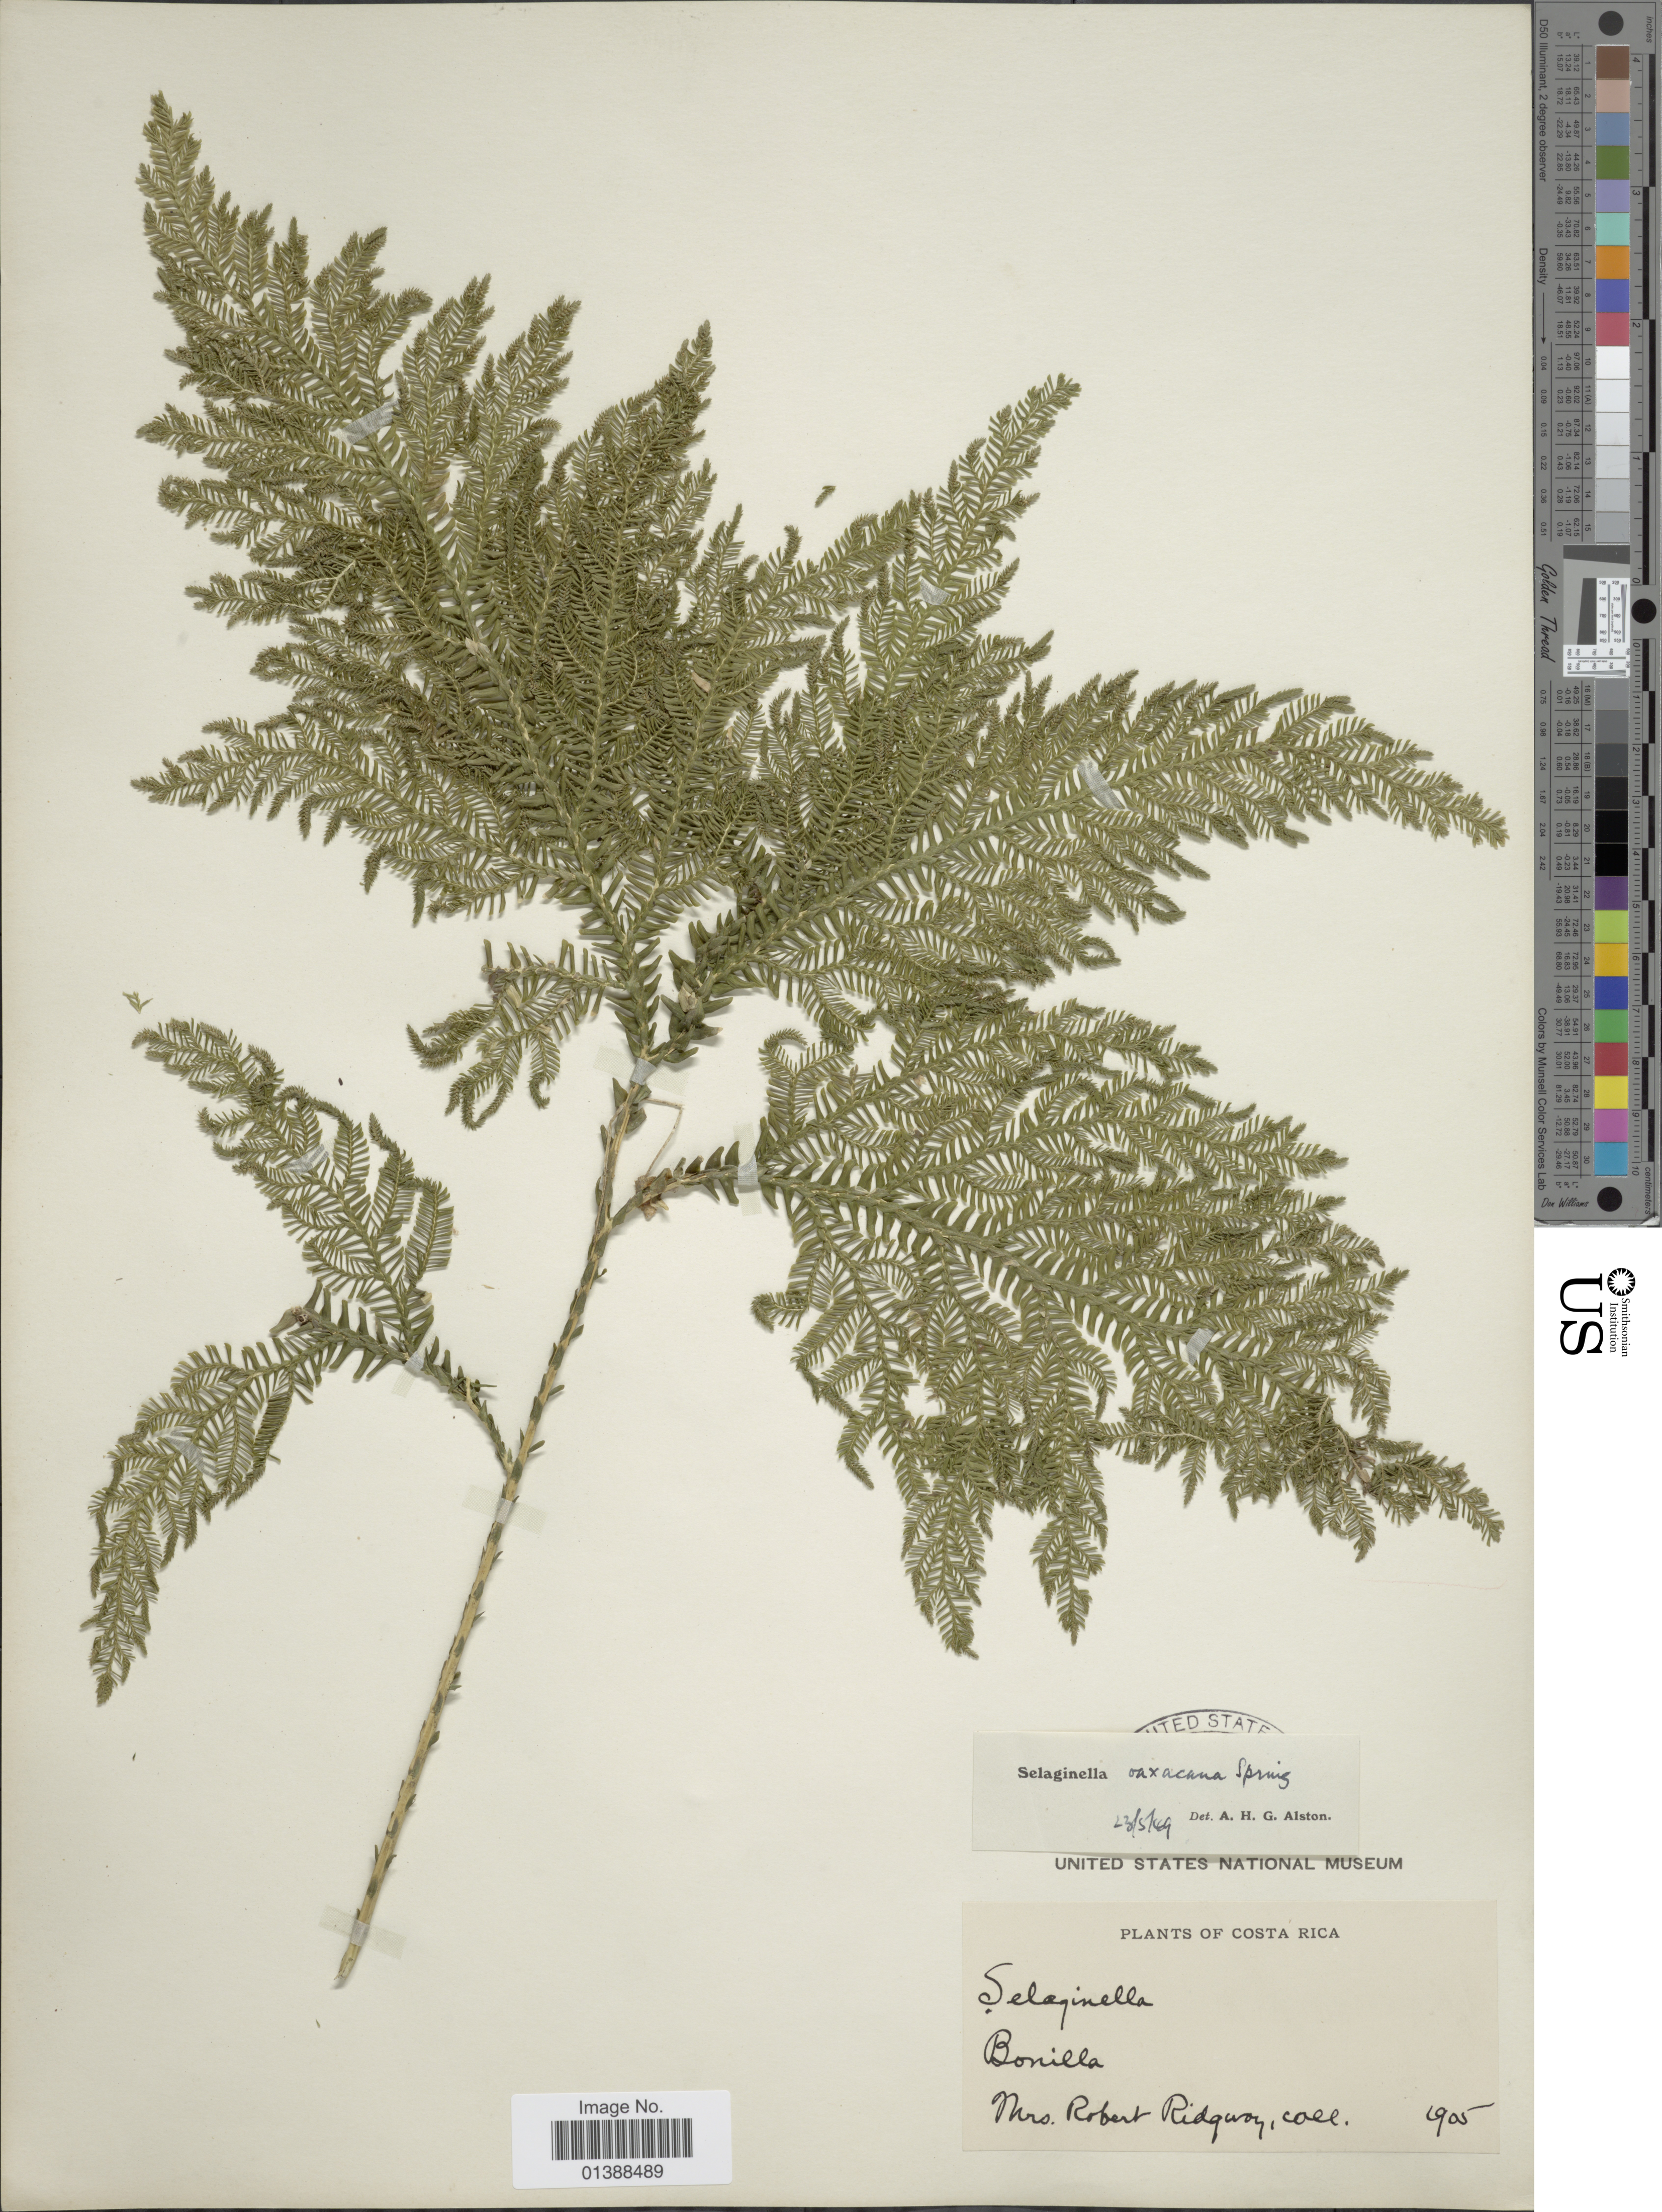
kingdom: Plantae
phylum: Tracheophyta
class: Lycopodiopsida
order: Selaginellales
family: Selaginellaceae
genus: Selaginella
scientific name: Selaginella oaxacana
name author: Spring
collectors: R. Ridgway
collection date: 1905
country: Costa Rica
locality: Bonilla